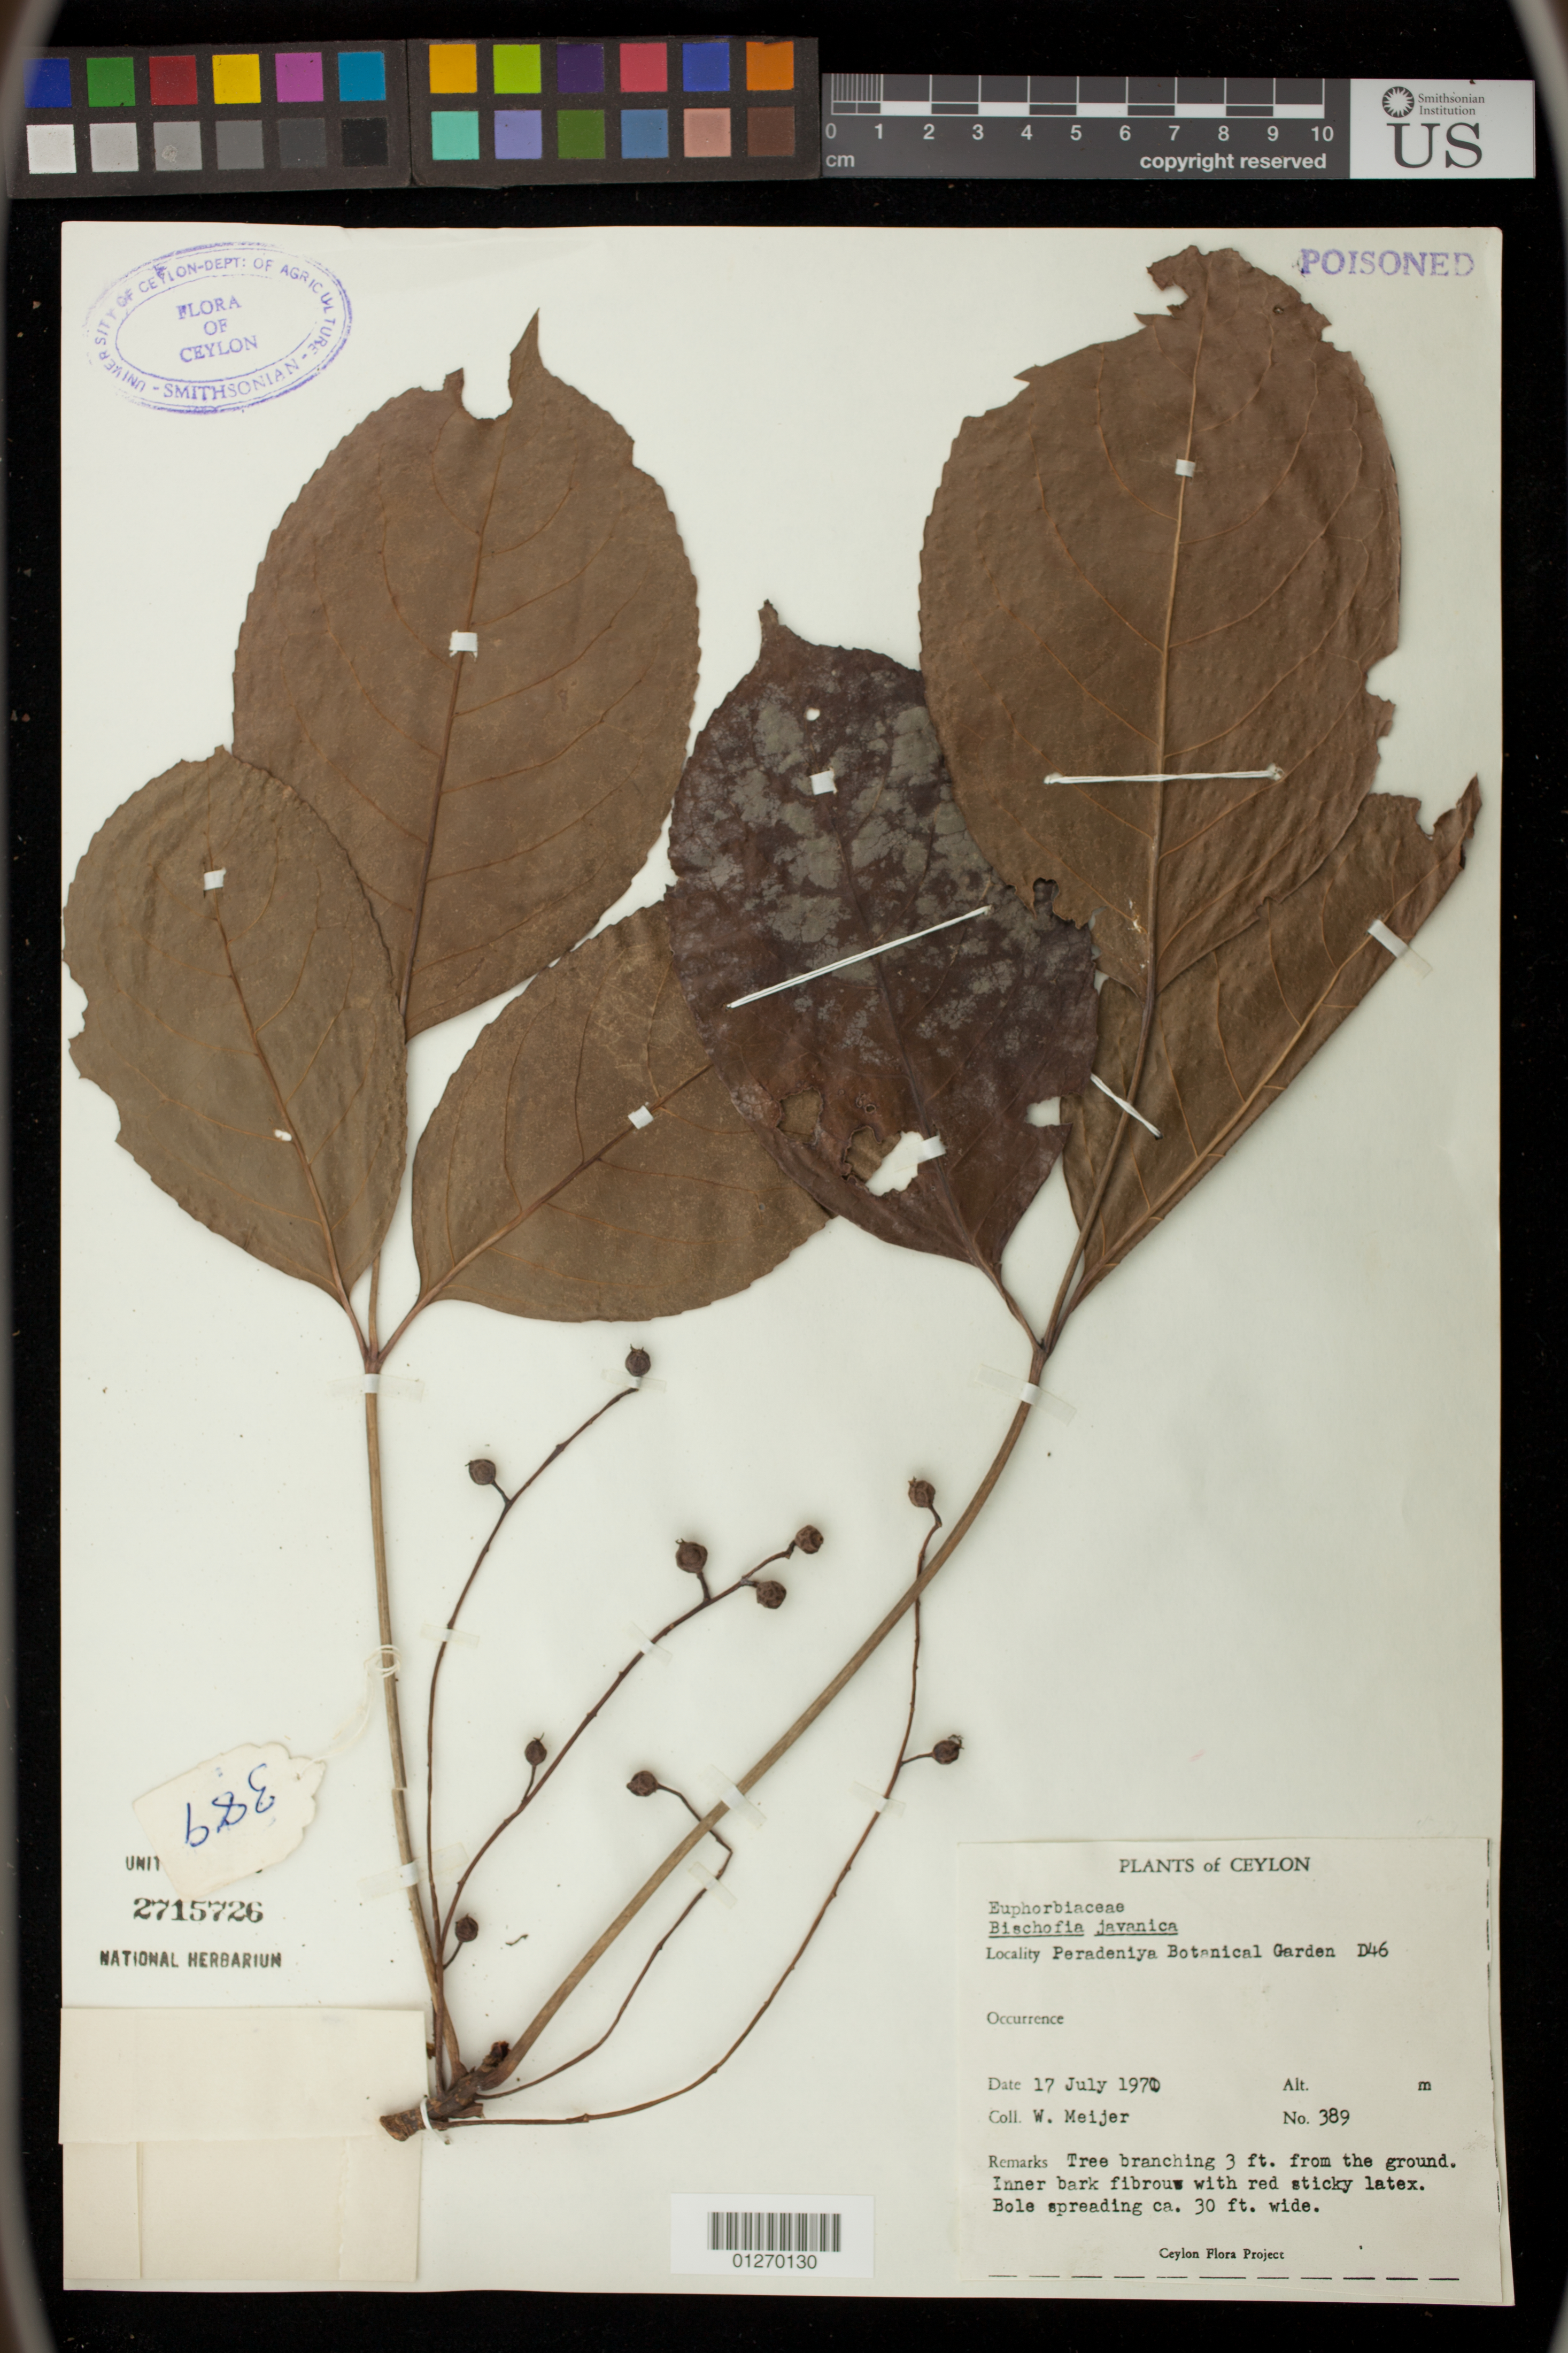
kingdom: Plantae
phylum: Tracheophyta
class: Magnoliopsida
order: Malpighiales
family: Phyllanthaceae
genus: Bischofia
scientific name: Bischofia javanica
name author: Blume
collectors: W. Meijer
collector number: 389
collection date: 1970-07-17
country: Sri Lanka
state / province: Central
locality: Peradeniya Botanical Garden D46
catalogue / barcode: US 2715726